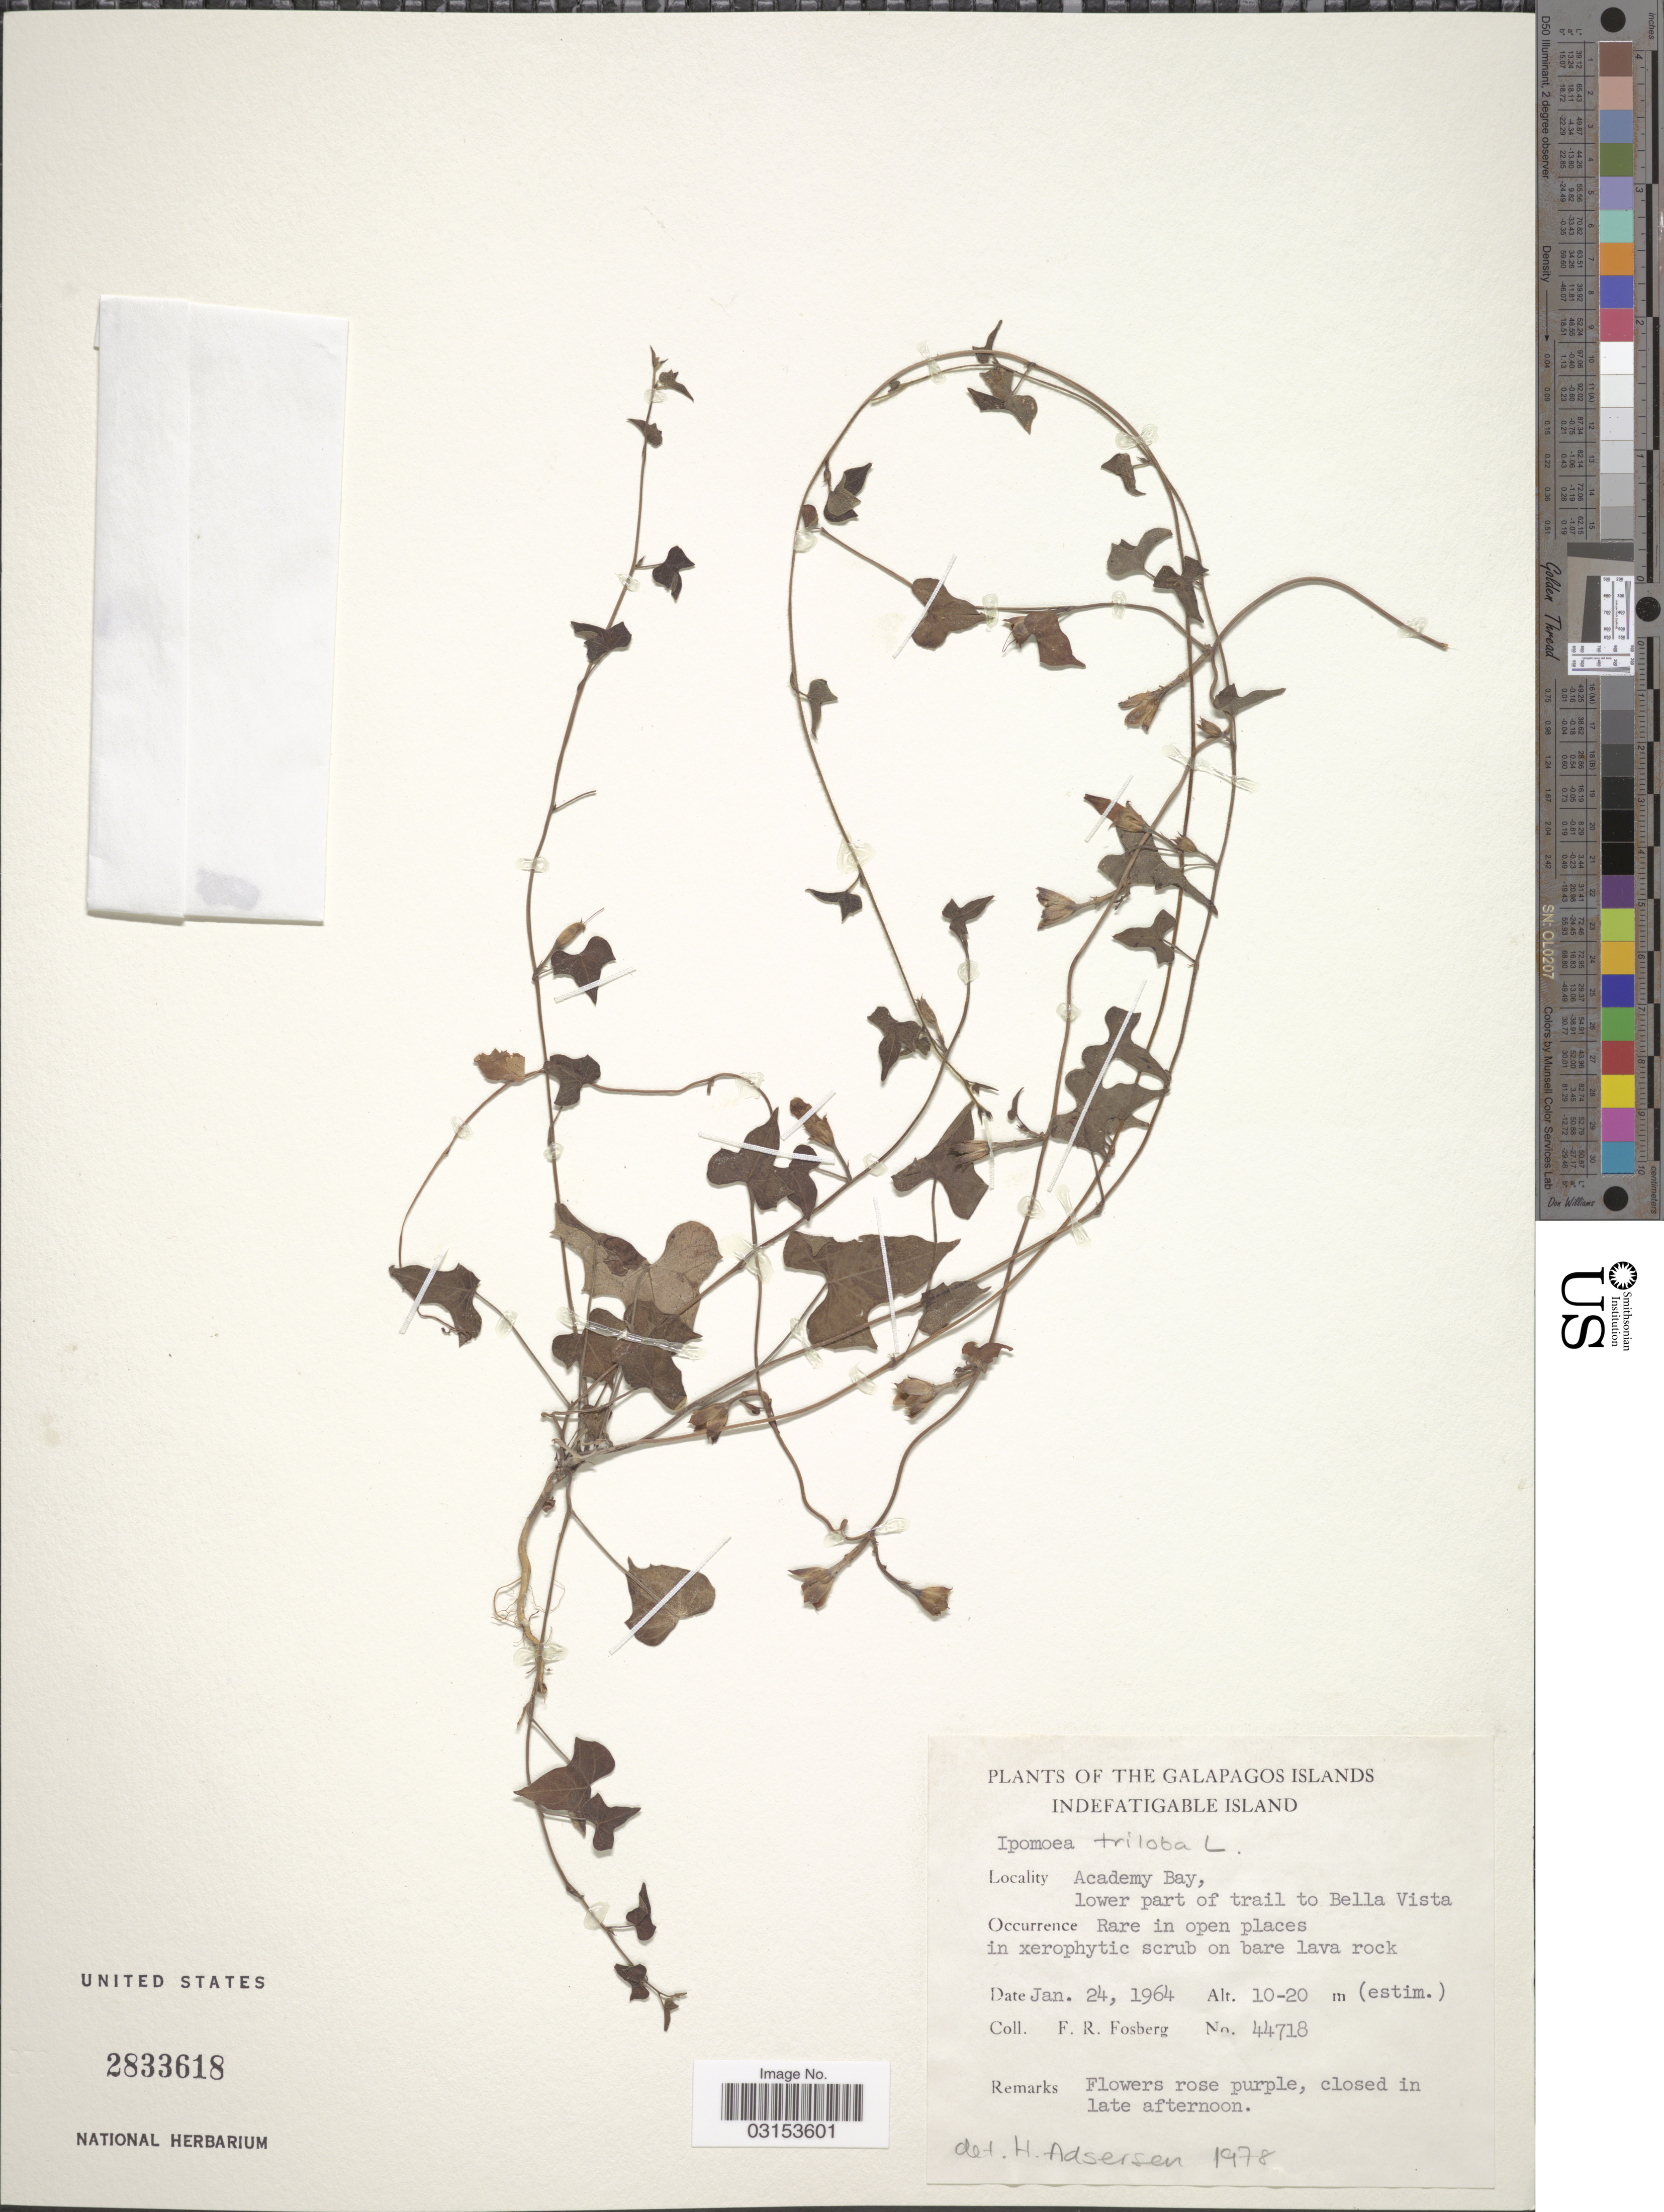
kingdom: Plantae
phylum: Tracheophyta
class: Magnoliopsida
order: Solanales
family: Convolvulaceae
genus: Ipomoea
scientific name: Ipomoea triloba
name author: L.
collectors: F. R. Fosberg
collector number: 44718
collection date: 1964-01-24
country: Ecuador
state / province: Colón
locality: The Galapagos Islands, Indefatigable Island. Academy Bay, lower part of trail to Bella Vista.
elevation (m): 10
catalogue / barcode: US 2833618